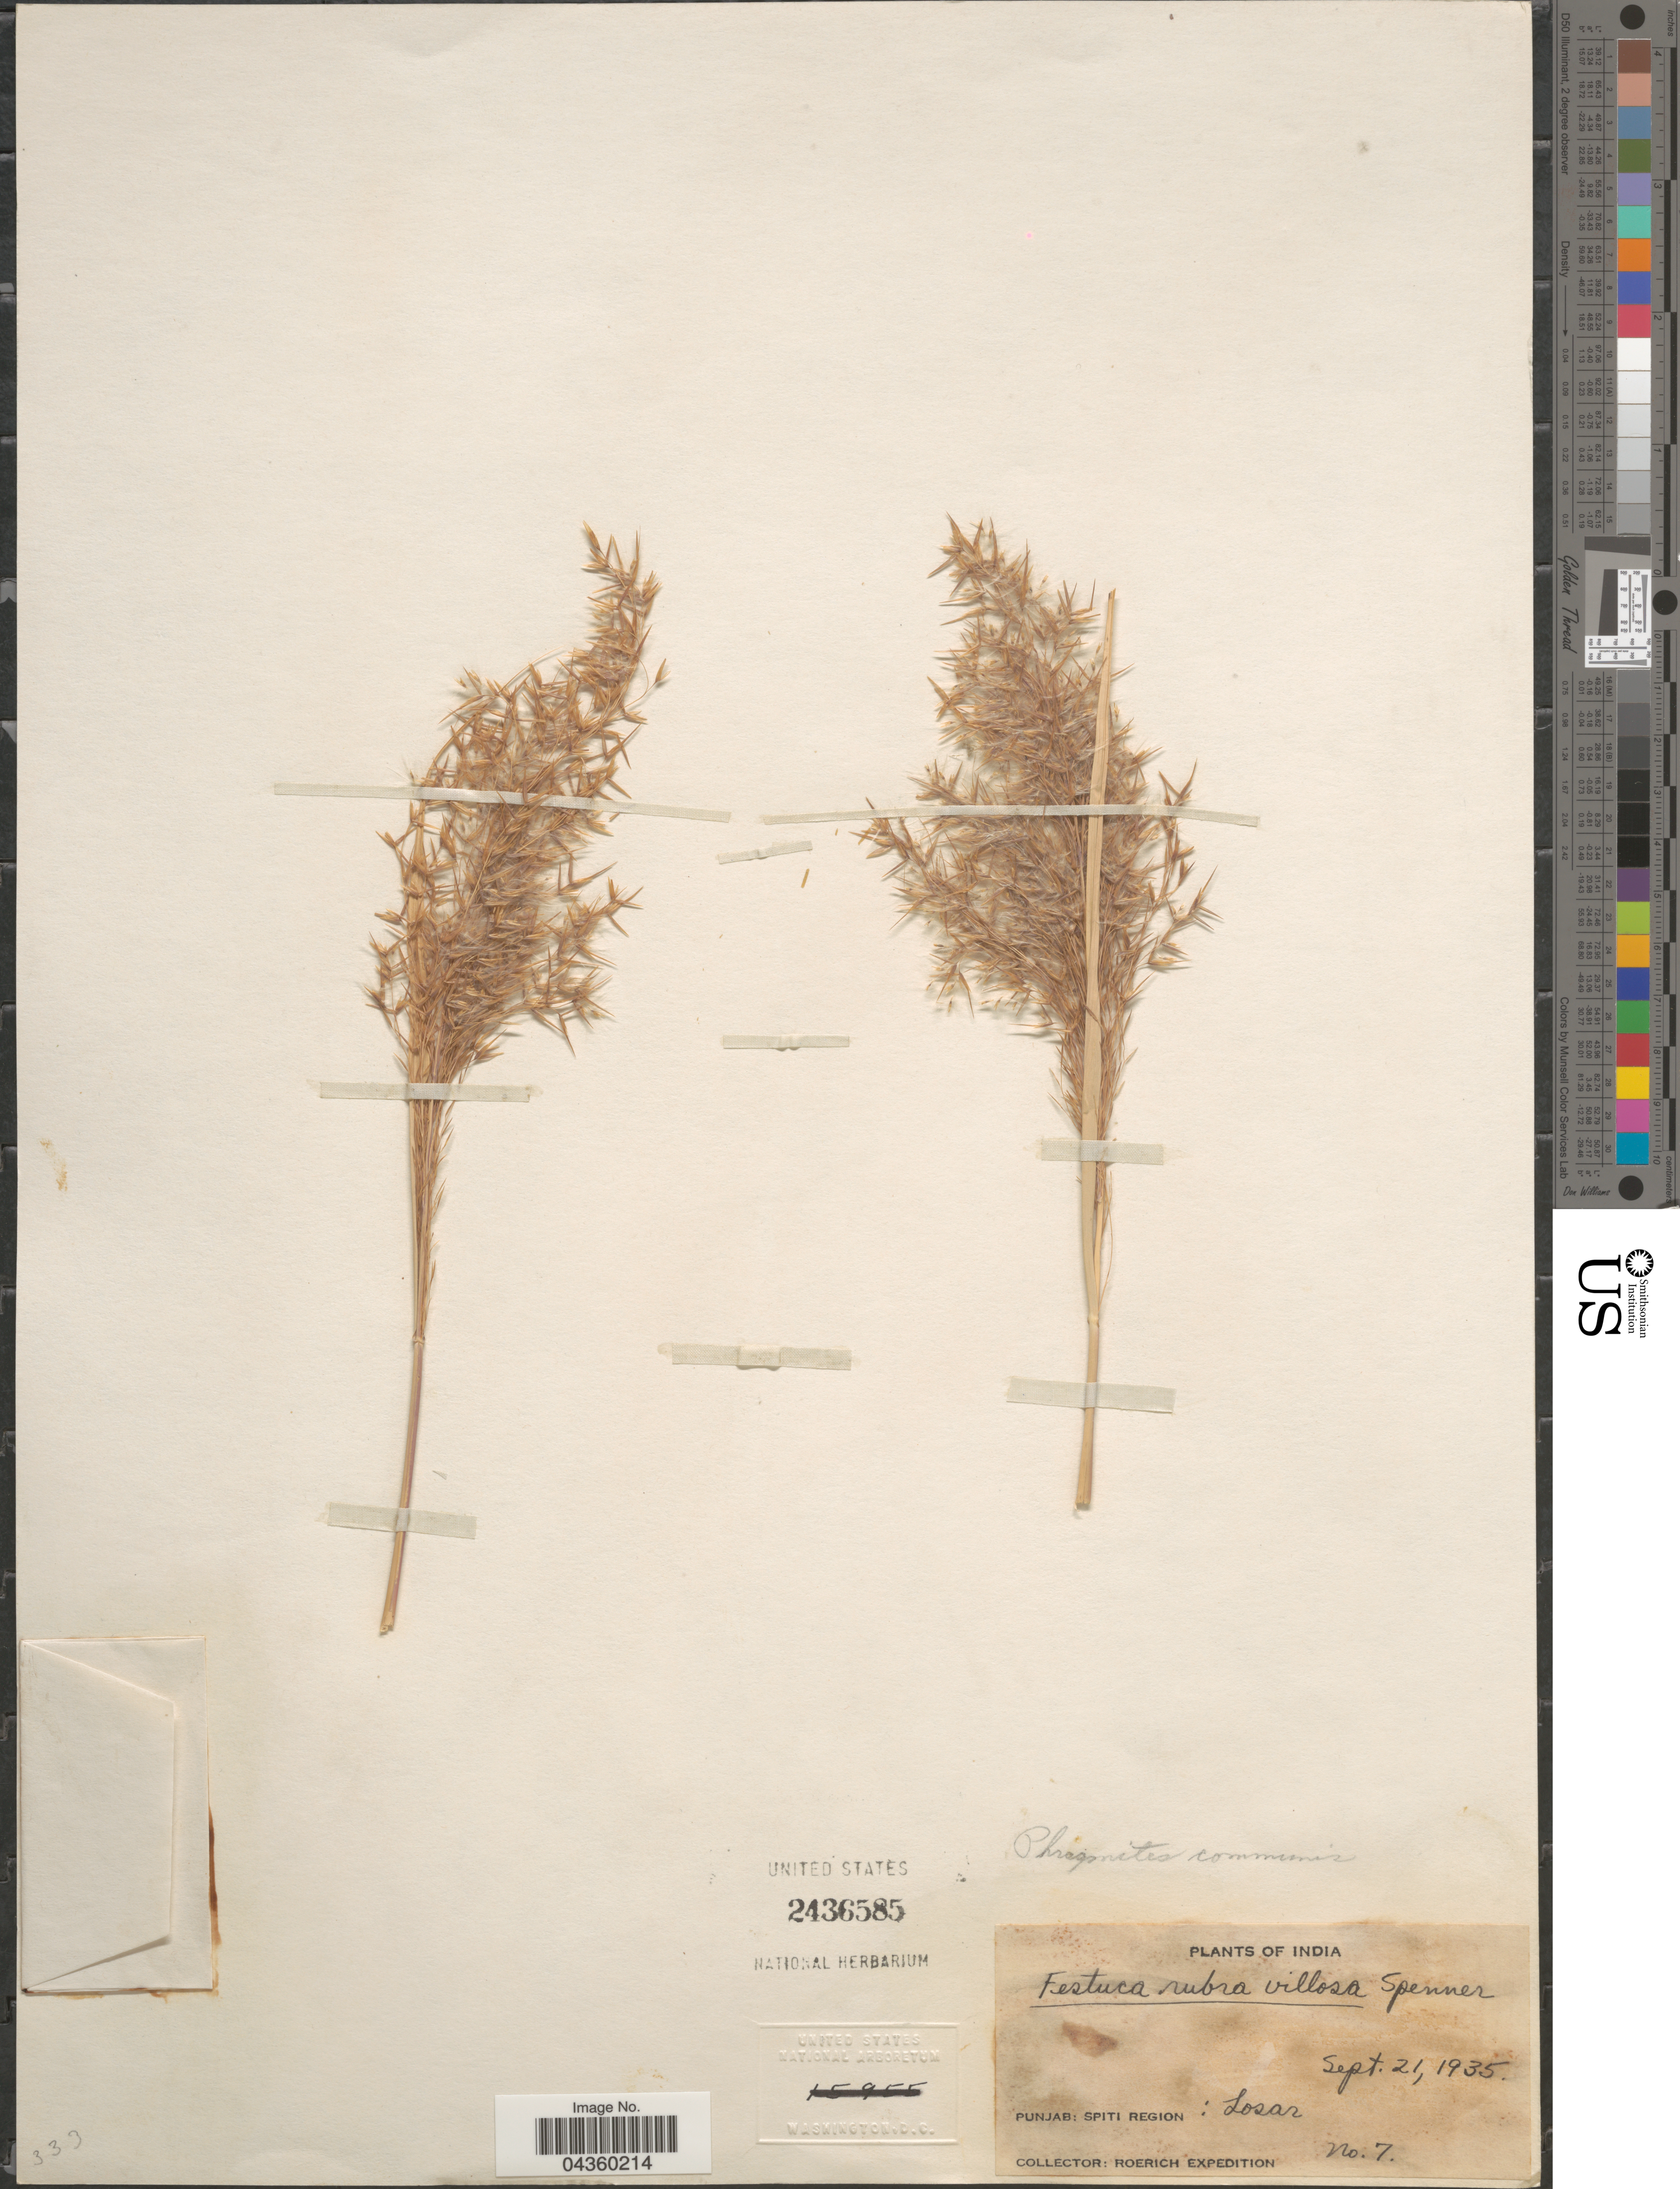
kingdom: Plantae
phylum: Tracheophyta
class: Liliopsida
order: Poales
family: Poaceae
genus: Phragmites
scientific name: Phragmites australis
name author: (Cav.) Trin. ex Steud.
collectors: Roerich Expedition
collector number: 7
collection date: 1935-09-21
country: India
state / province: Himachal Pradesh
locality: Spiti Region : Losar.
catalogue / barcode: US 2436585